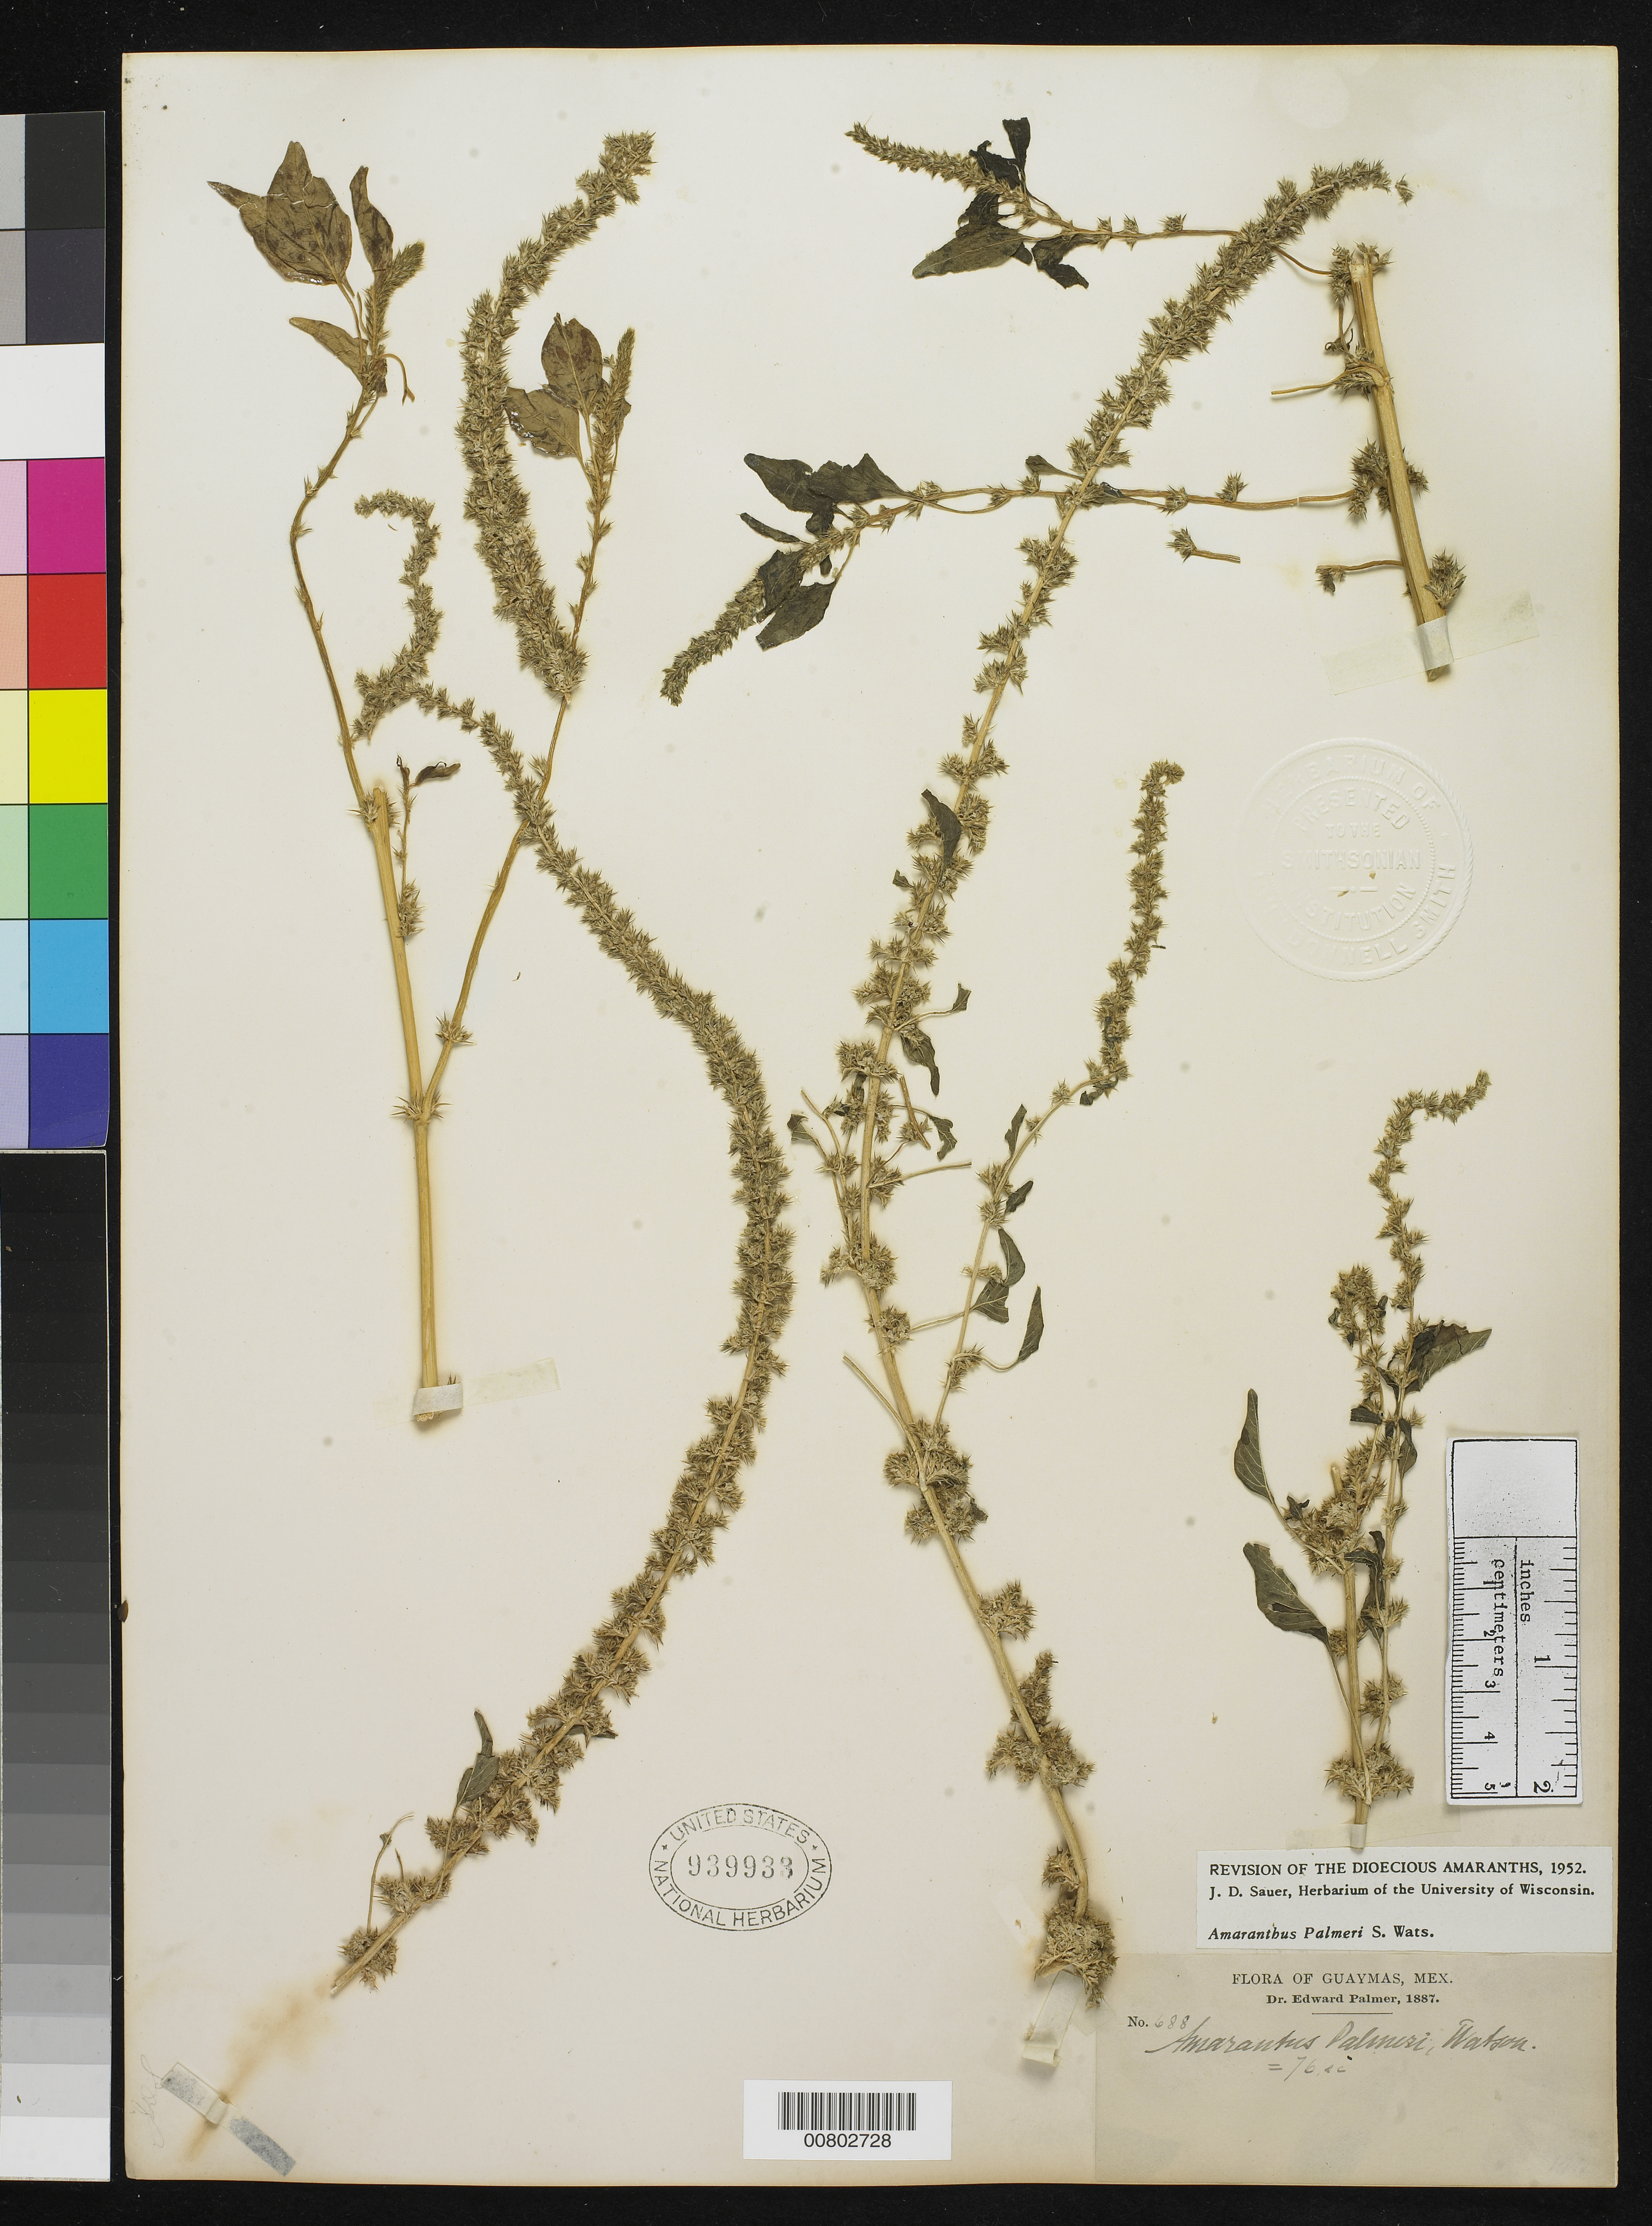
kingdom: Plantae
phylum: Tracheophyta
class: Magnoliopsida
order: Caryophyllales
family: Amaranthaceae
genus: Amaranthus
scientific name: Amaranthus palmeri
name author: S. Watson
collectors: E. Palmer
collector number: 688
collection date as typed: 1887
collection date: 1887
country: Mexico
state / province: Sonora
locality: Guaymas, Sonora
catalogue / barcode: US 939933